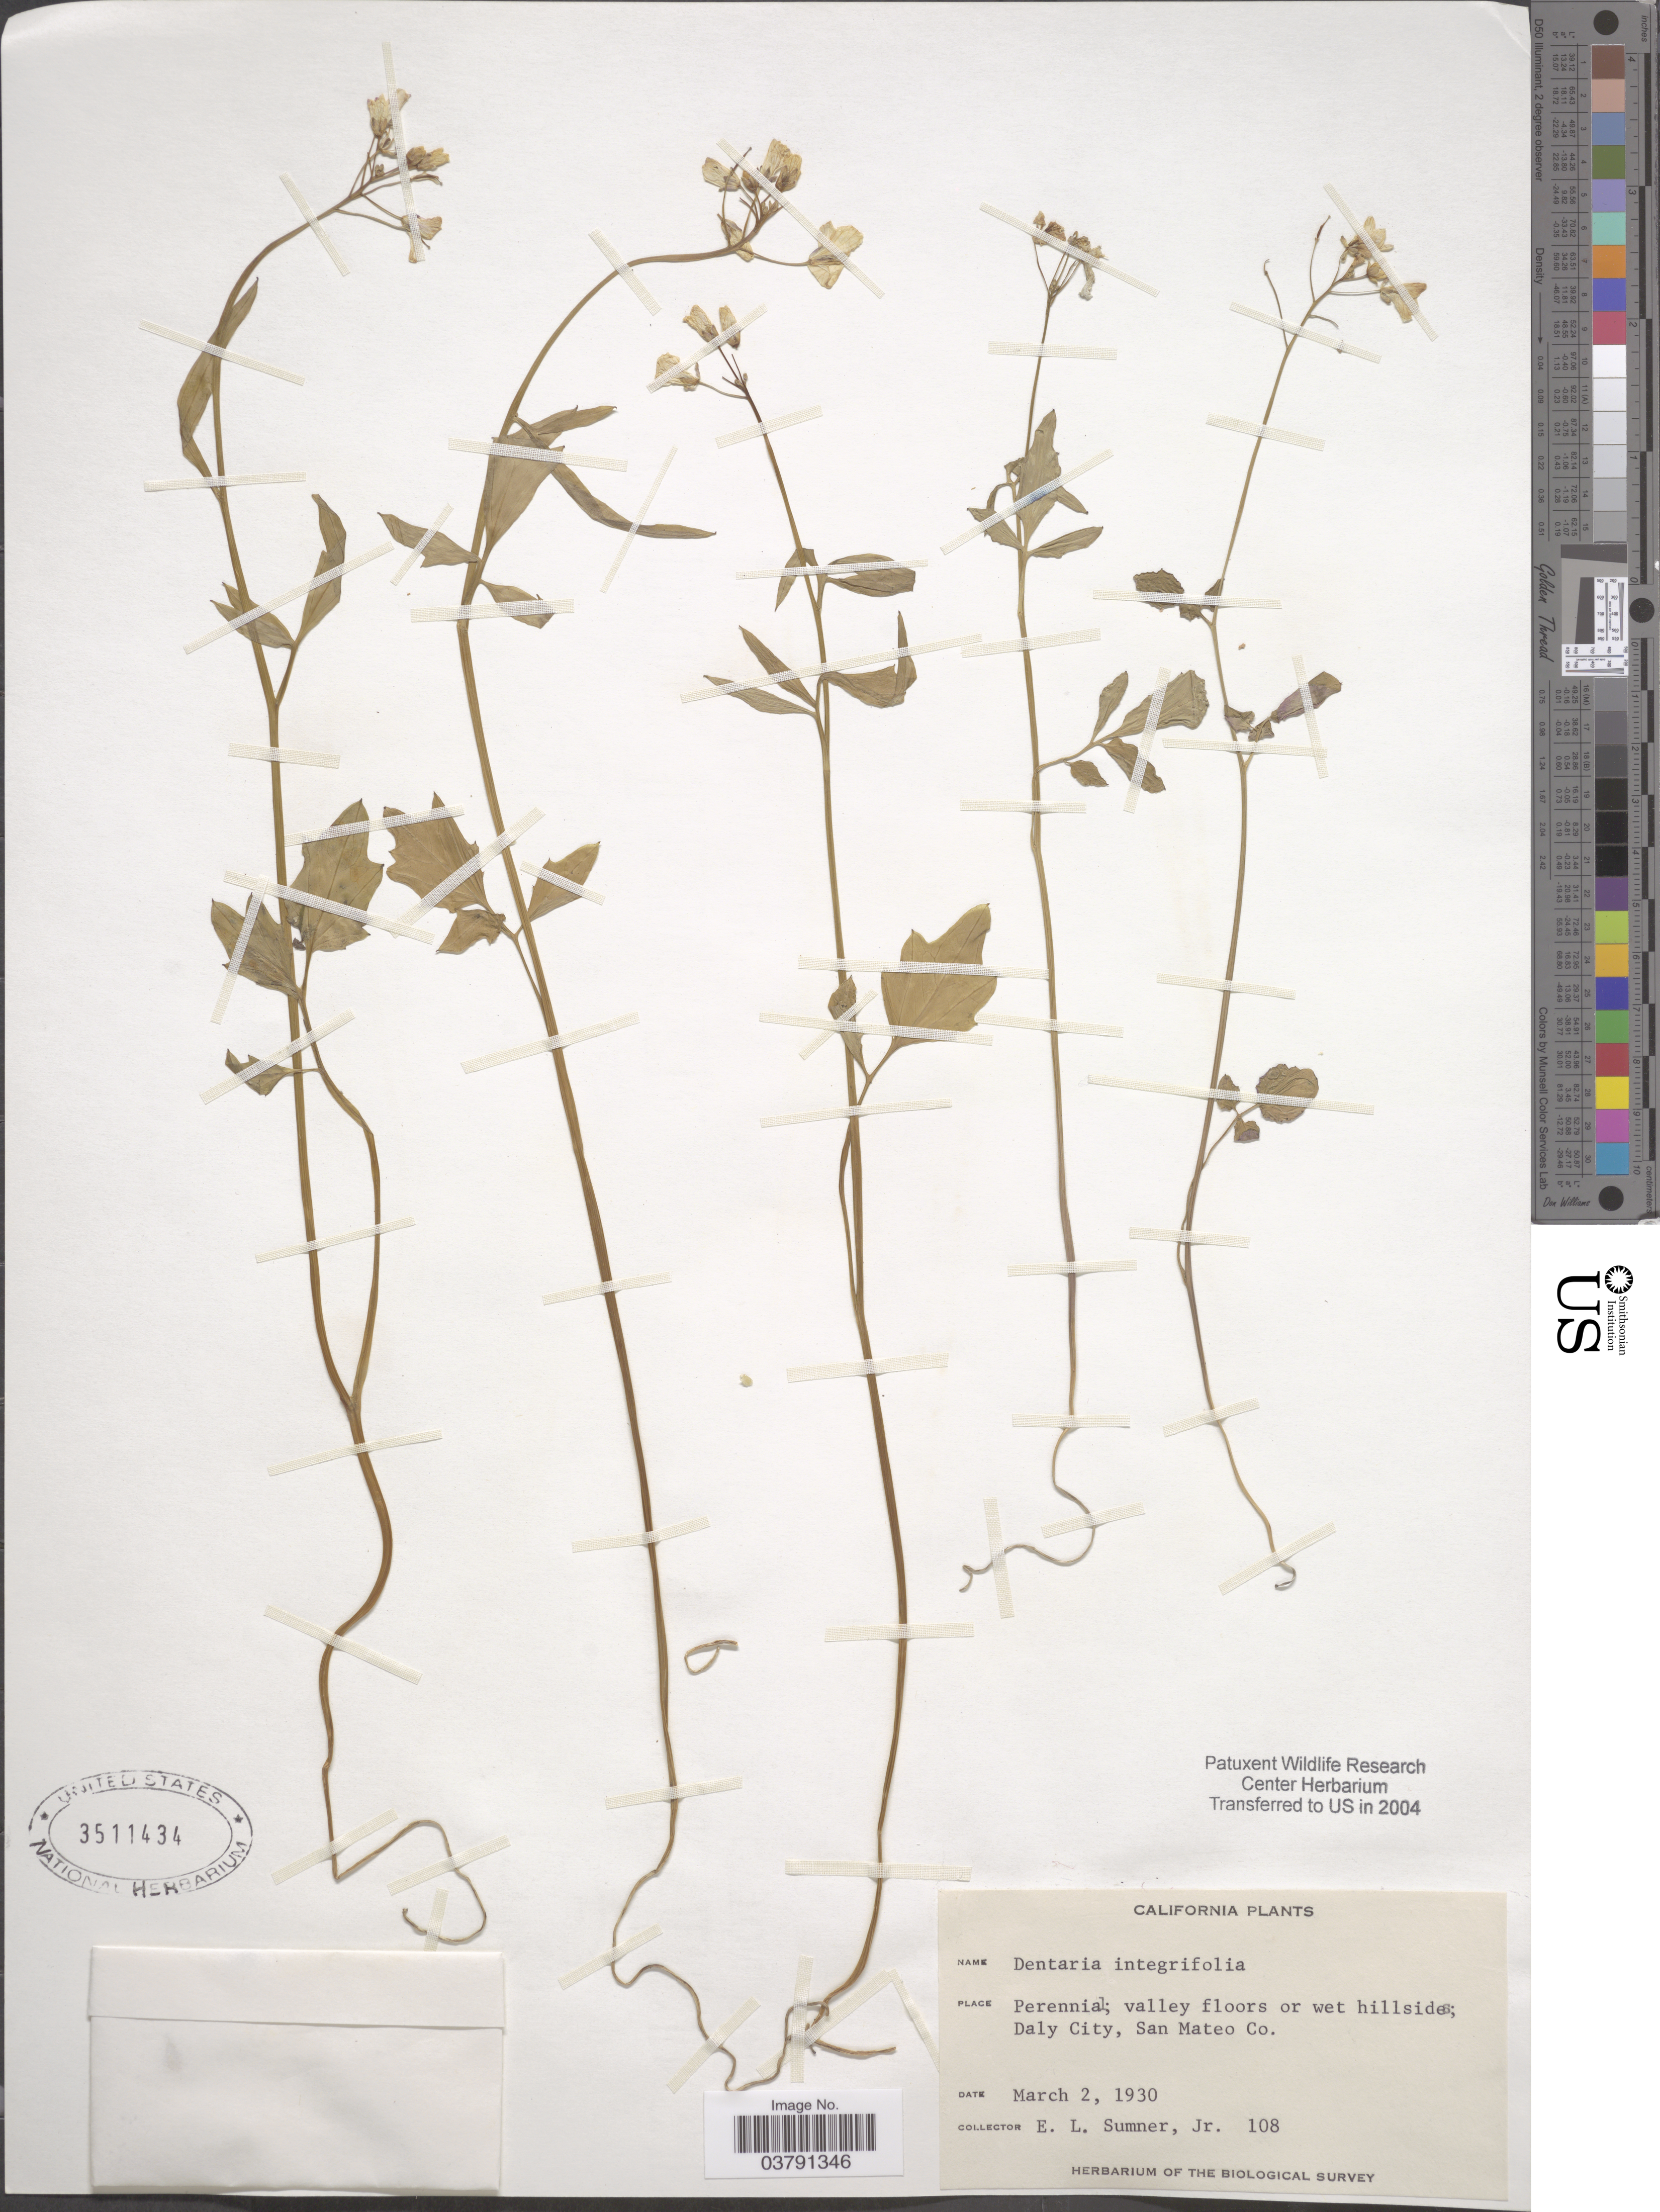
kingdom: Plantae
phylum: Tracheophyta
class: Magnoliopsida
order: Brassicales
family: Brassicaceae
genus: Dentaria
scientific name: Dentaria californica var. integrifolia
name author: (Nutt.) Detling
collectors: E. Sumner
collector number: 108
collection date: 1930-03-02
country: United States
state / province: California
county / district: San Mateo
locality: Perennial; valley floors or wet hillsides; Daly City, San Mateo Co.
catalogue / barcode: US 3511434